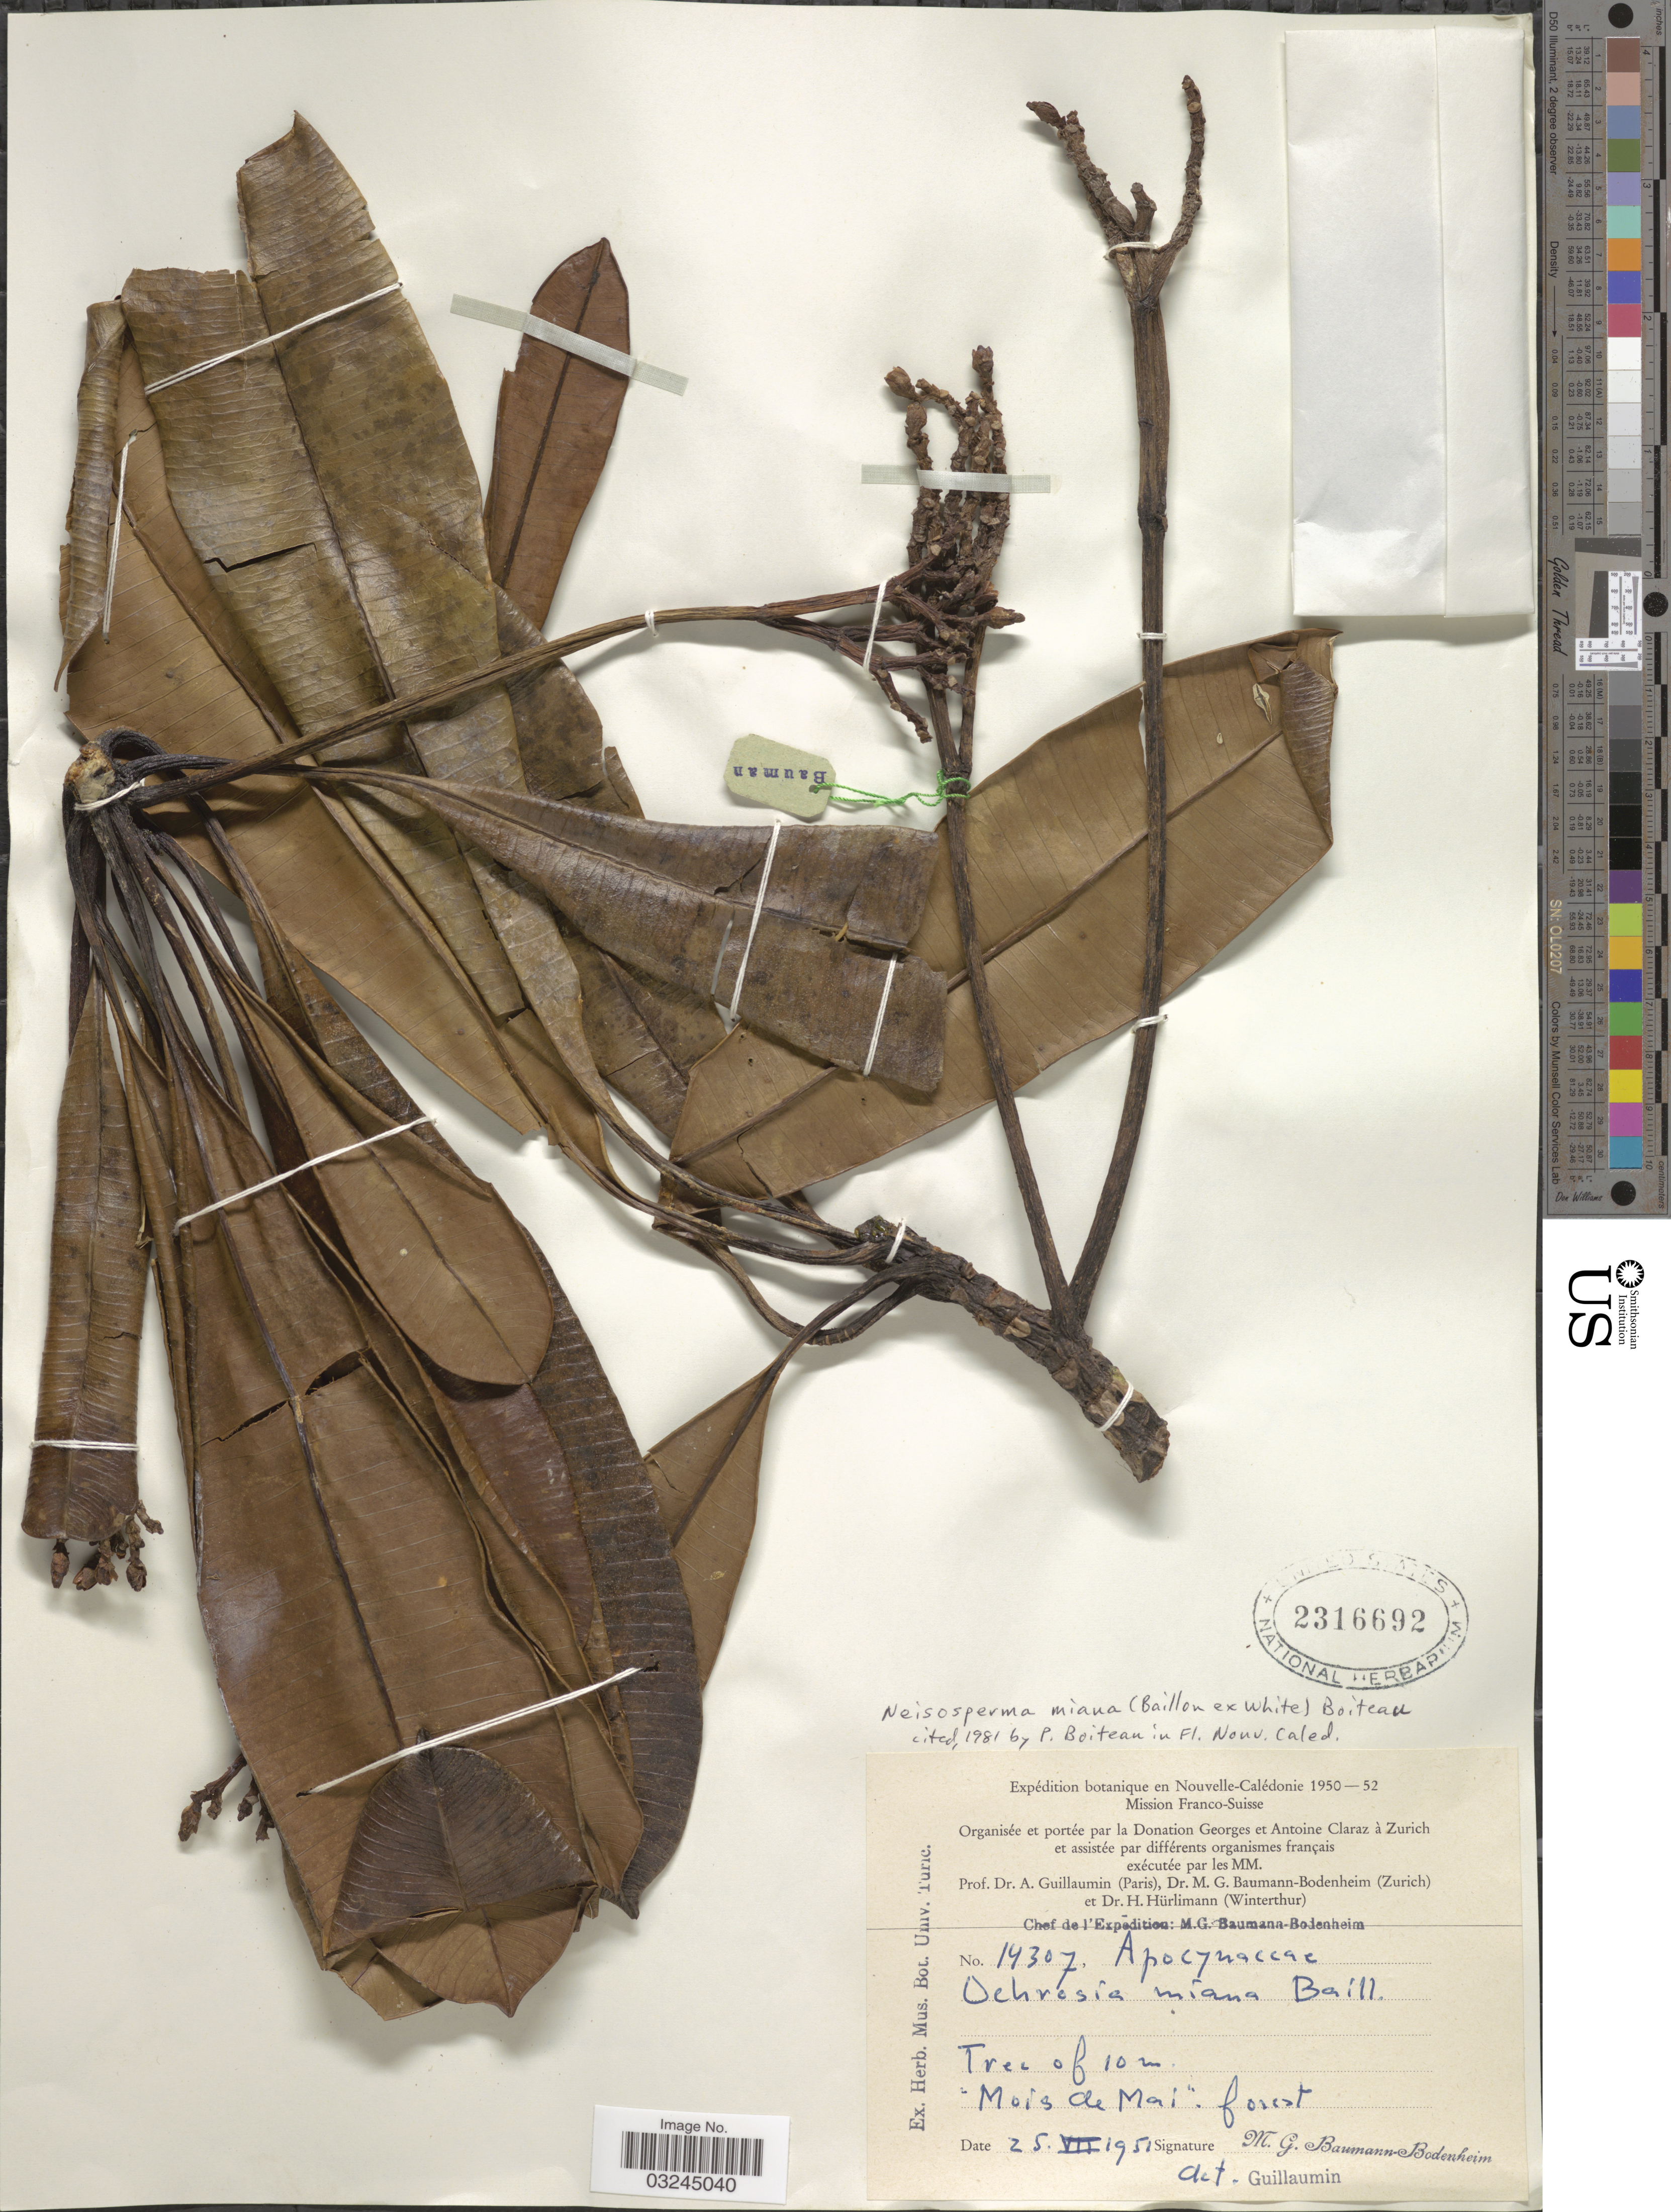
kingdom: Plantae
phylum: Tracheophyta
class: Magnoliopsida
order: Gentianales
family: Apocynaceae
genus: Ochrosia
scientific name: Ochrosia miana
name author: Baill. ex Guillaumin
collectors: M. G. Baumann-Bodenheim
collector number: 14307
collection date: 1951-07-25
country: New Caledonia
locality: Mois de Mai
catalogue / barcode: US 2316692